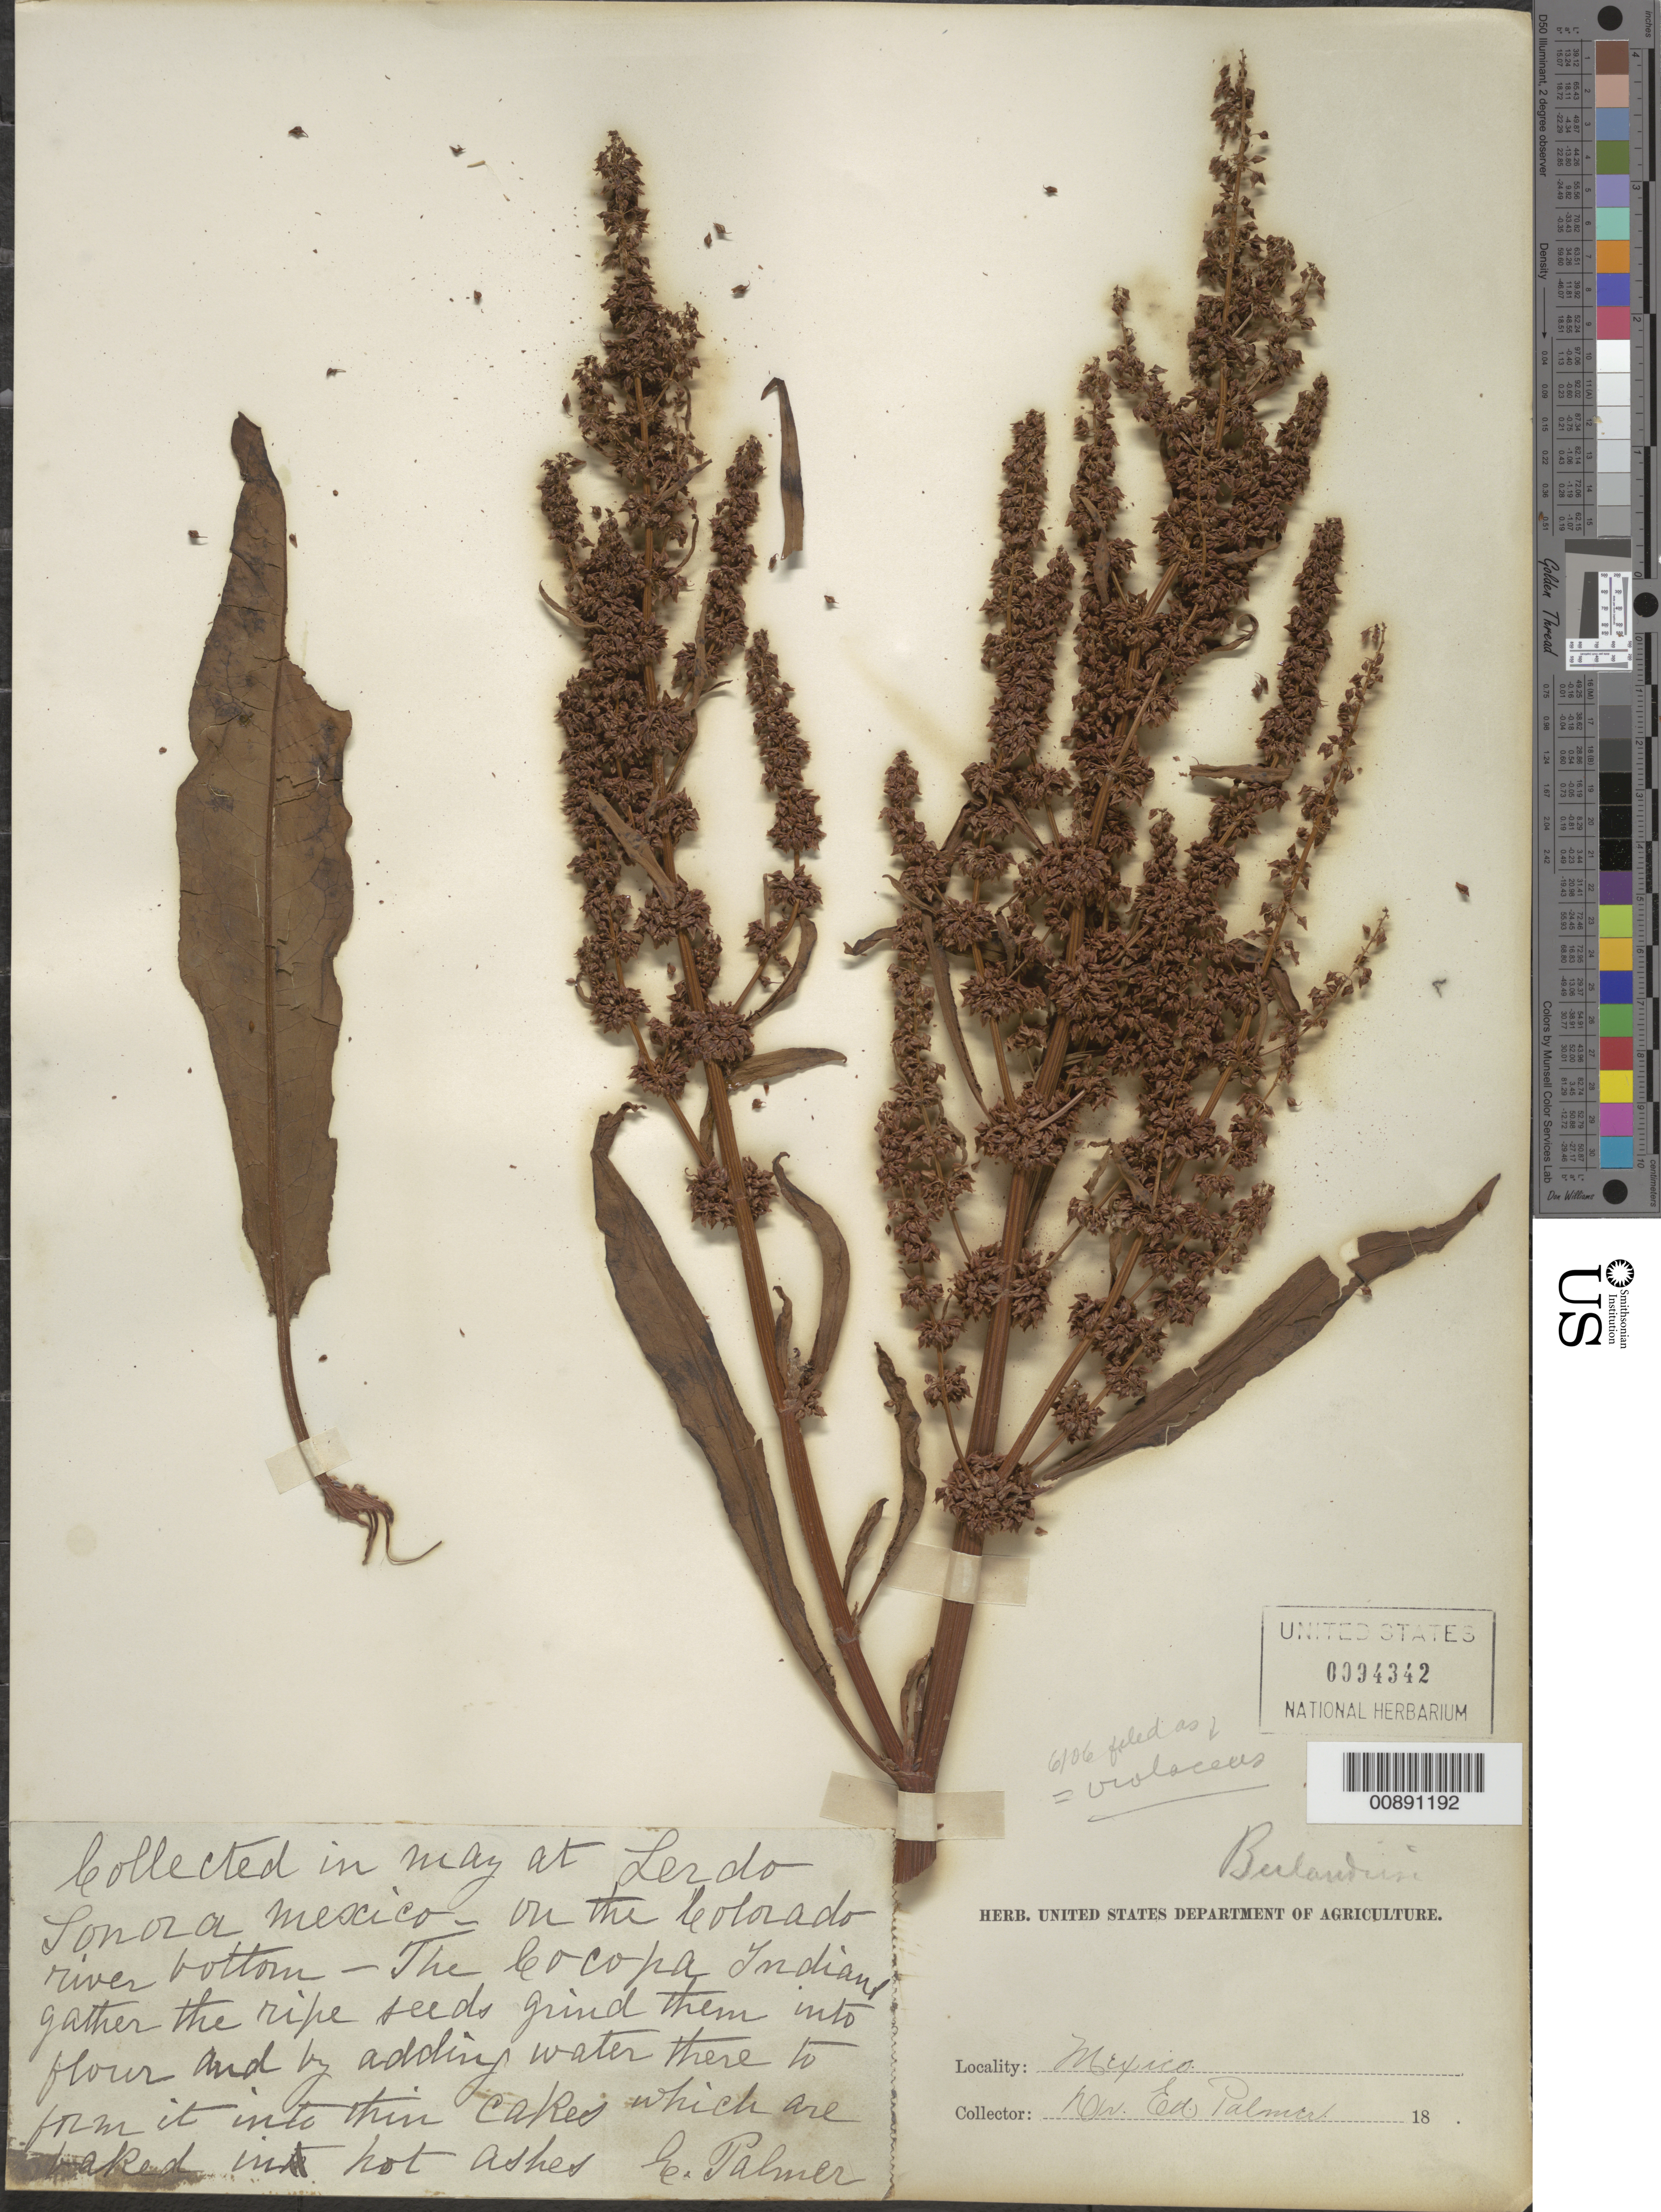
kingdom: Plantae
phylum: Tracheophyta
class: Magnoliopsida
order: Caryophyllales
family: Polygonaceae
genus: Rumex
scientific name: Rumex violascens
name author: Rech. f.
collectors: E. Palmer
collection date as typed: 188-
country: Mexico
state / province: Sonora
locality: Lerdo, Sonora. On the Colorado river bottom.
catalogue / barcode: US 94342